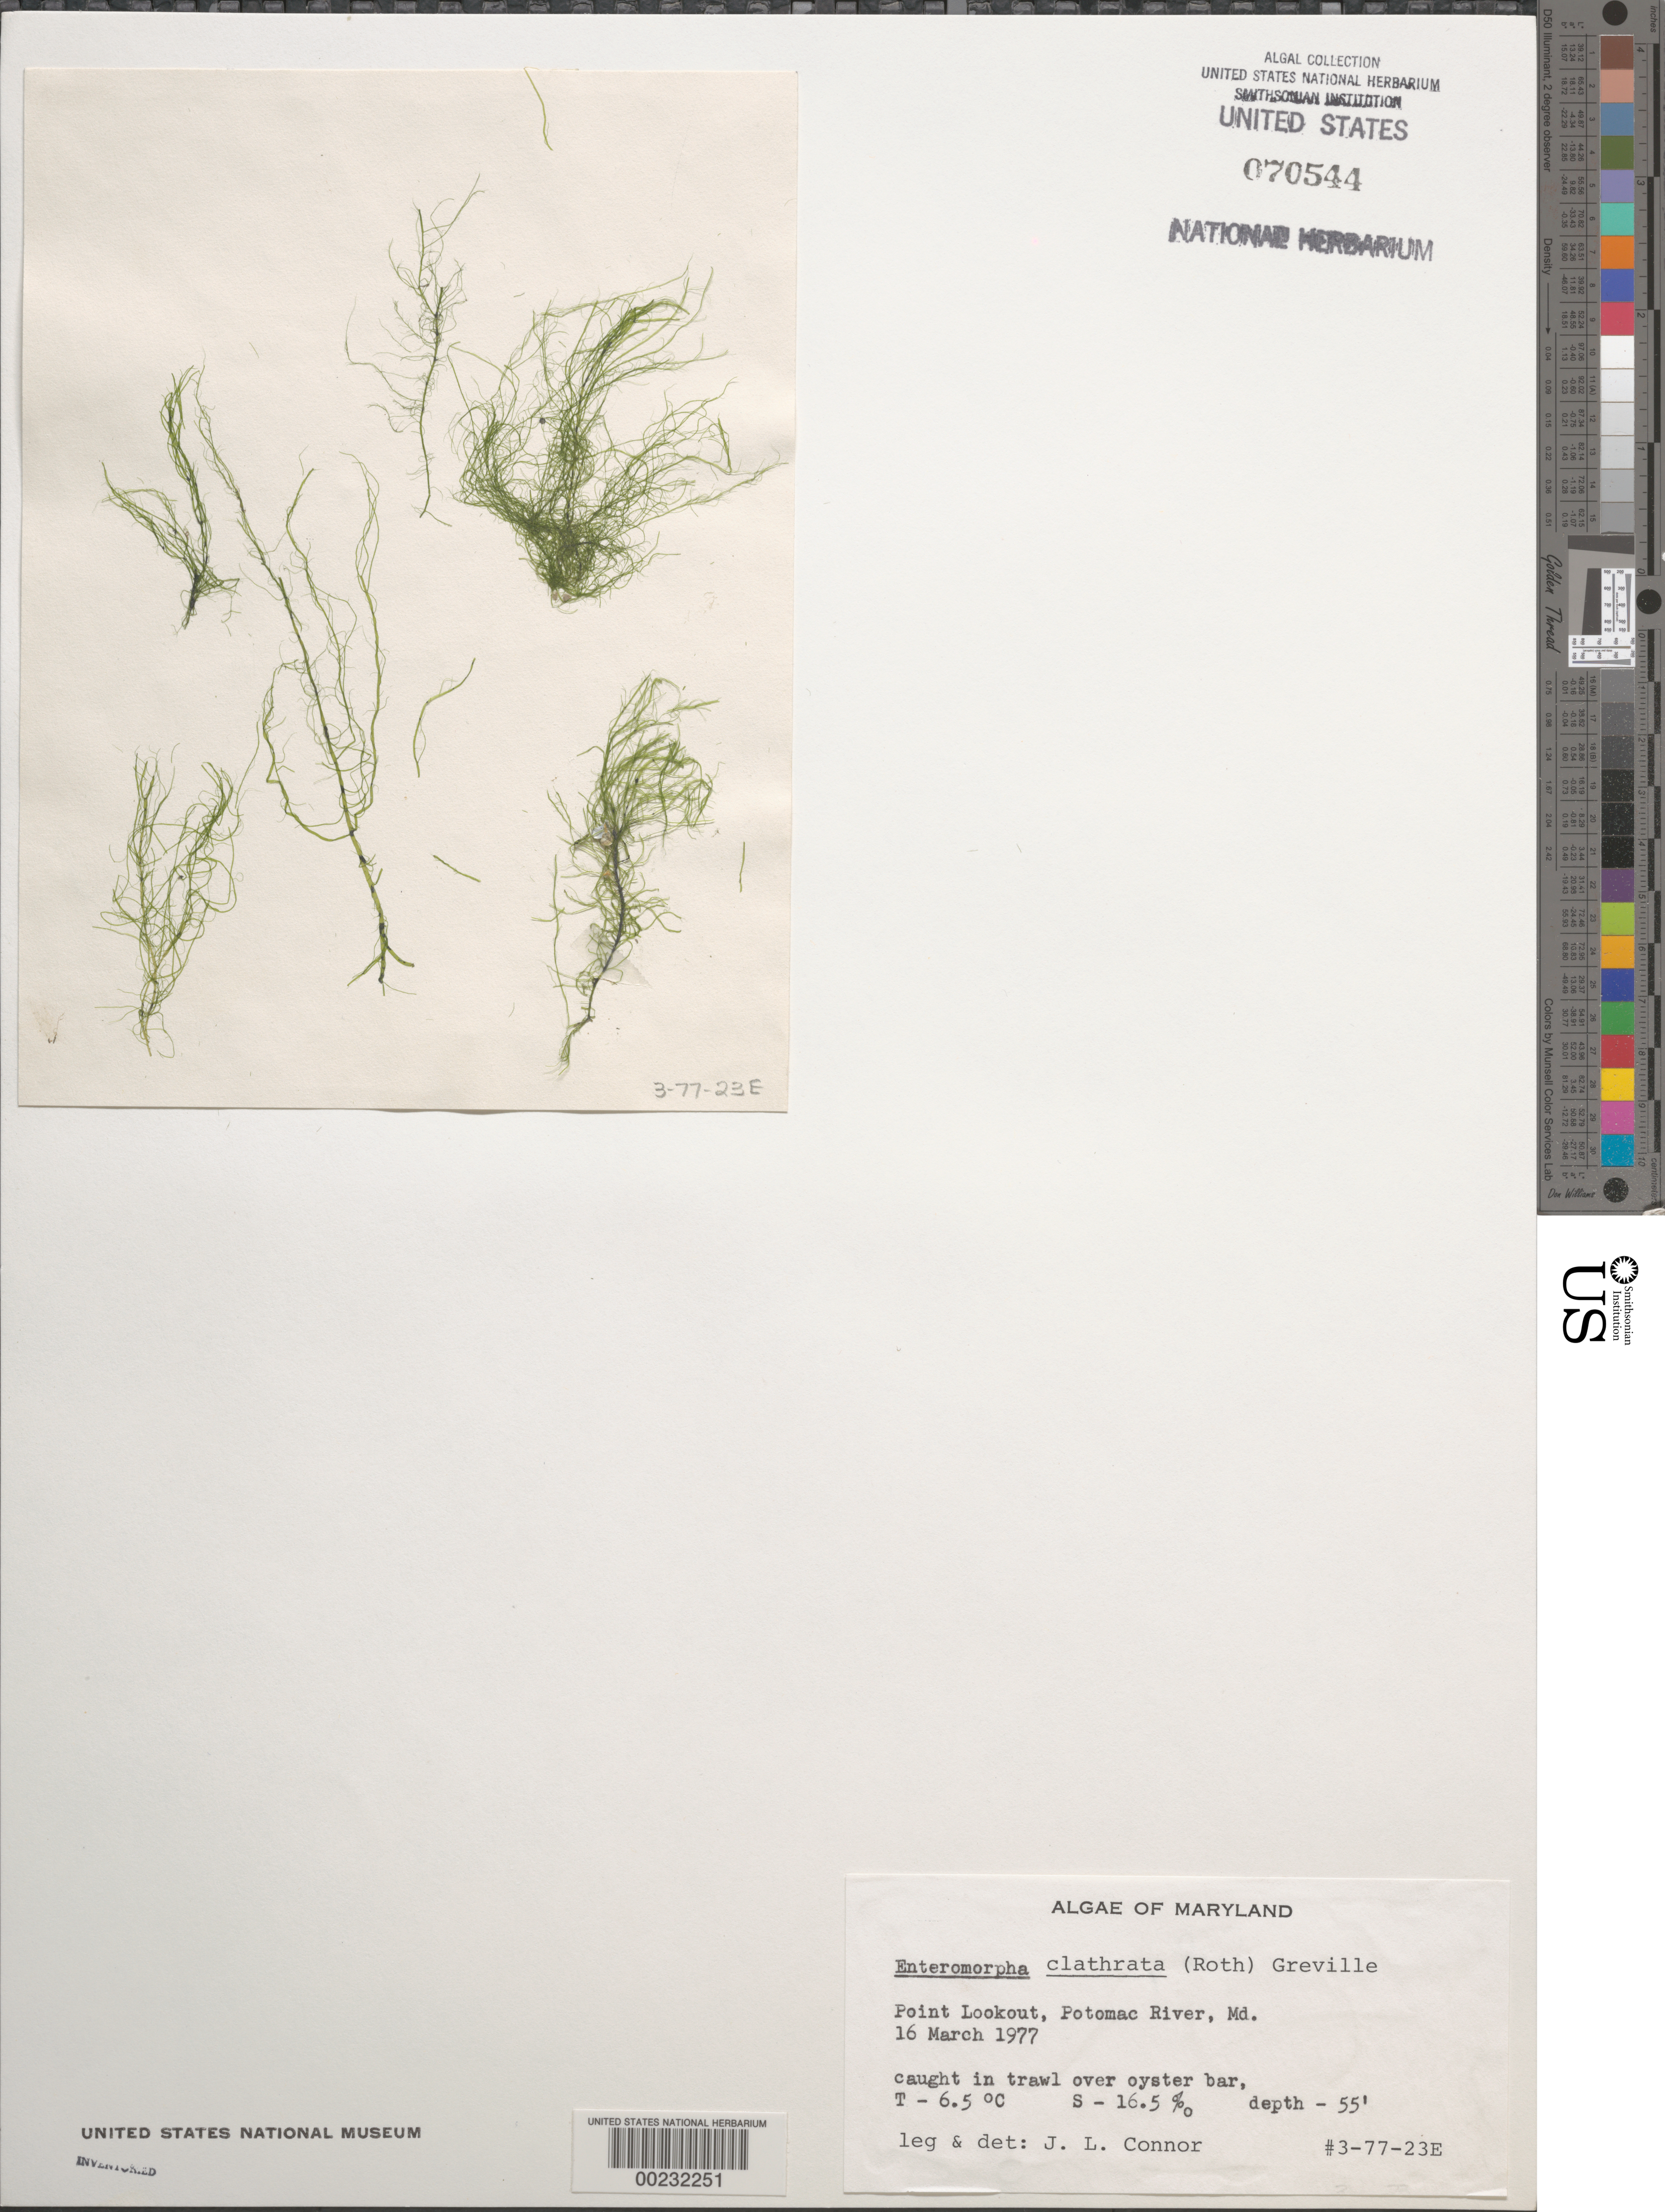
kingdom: Plantae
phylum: Chlorophyta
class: Ulvophyceae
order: Bryopsidales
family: Caulerpaceae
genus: Caulerpa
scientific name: Caulerpa chemnitzia var. vanbossae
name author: (Setch. & N.L. Gardner) Fern.-Garcia & Riosm.-Rod.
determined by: Algae name updating Project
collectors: J. Connor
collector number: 3-77-23e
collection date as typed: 16 Mar 1977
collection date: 1977-03-16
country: United States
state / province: Maryland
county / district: St. Mary's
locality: Point Lookout, Potomac River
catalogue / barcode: US 70544